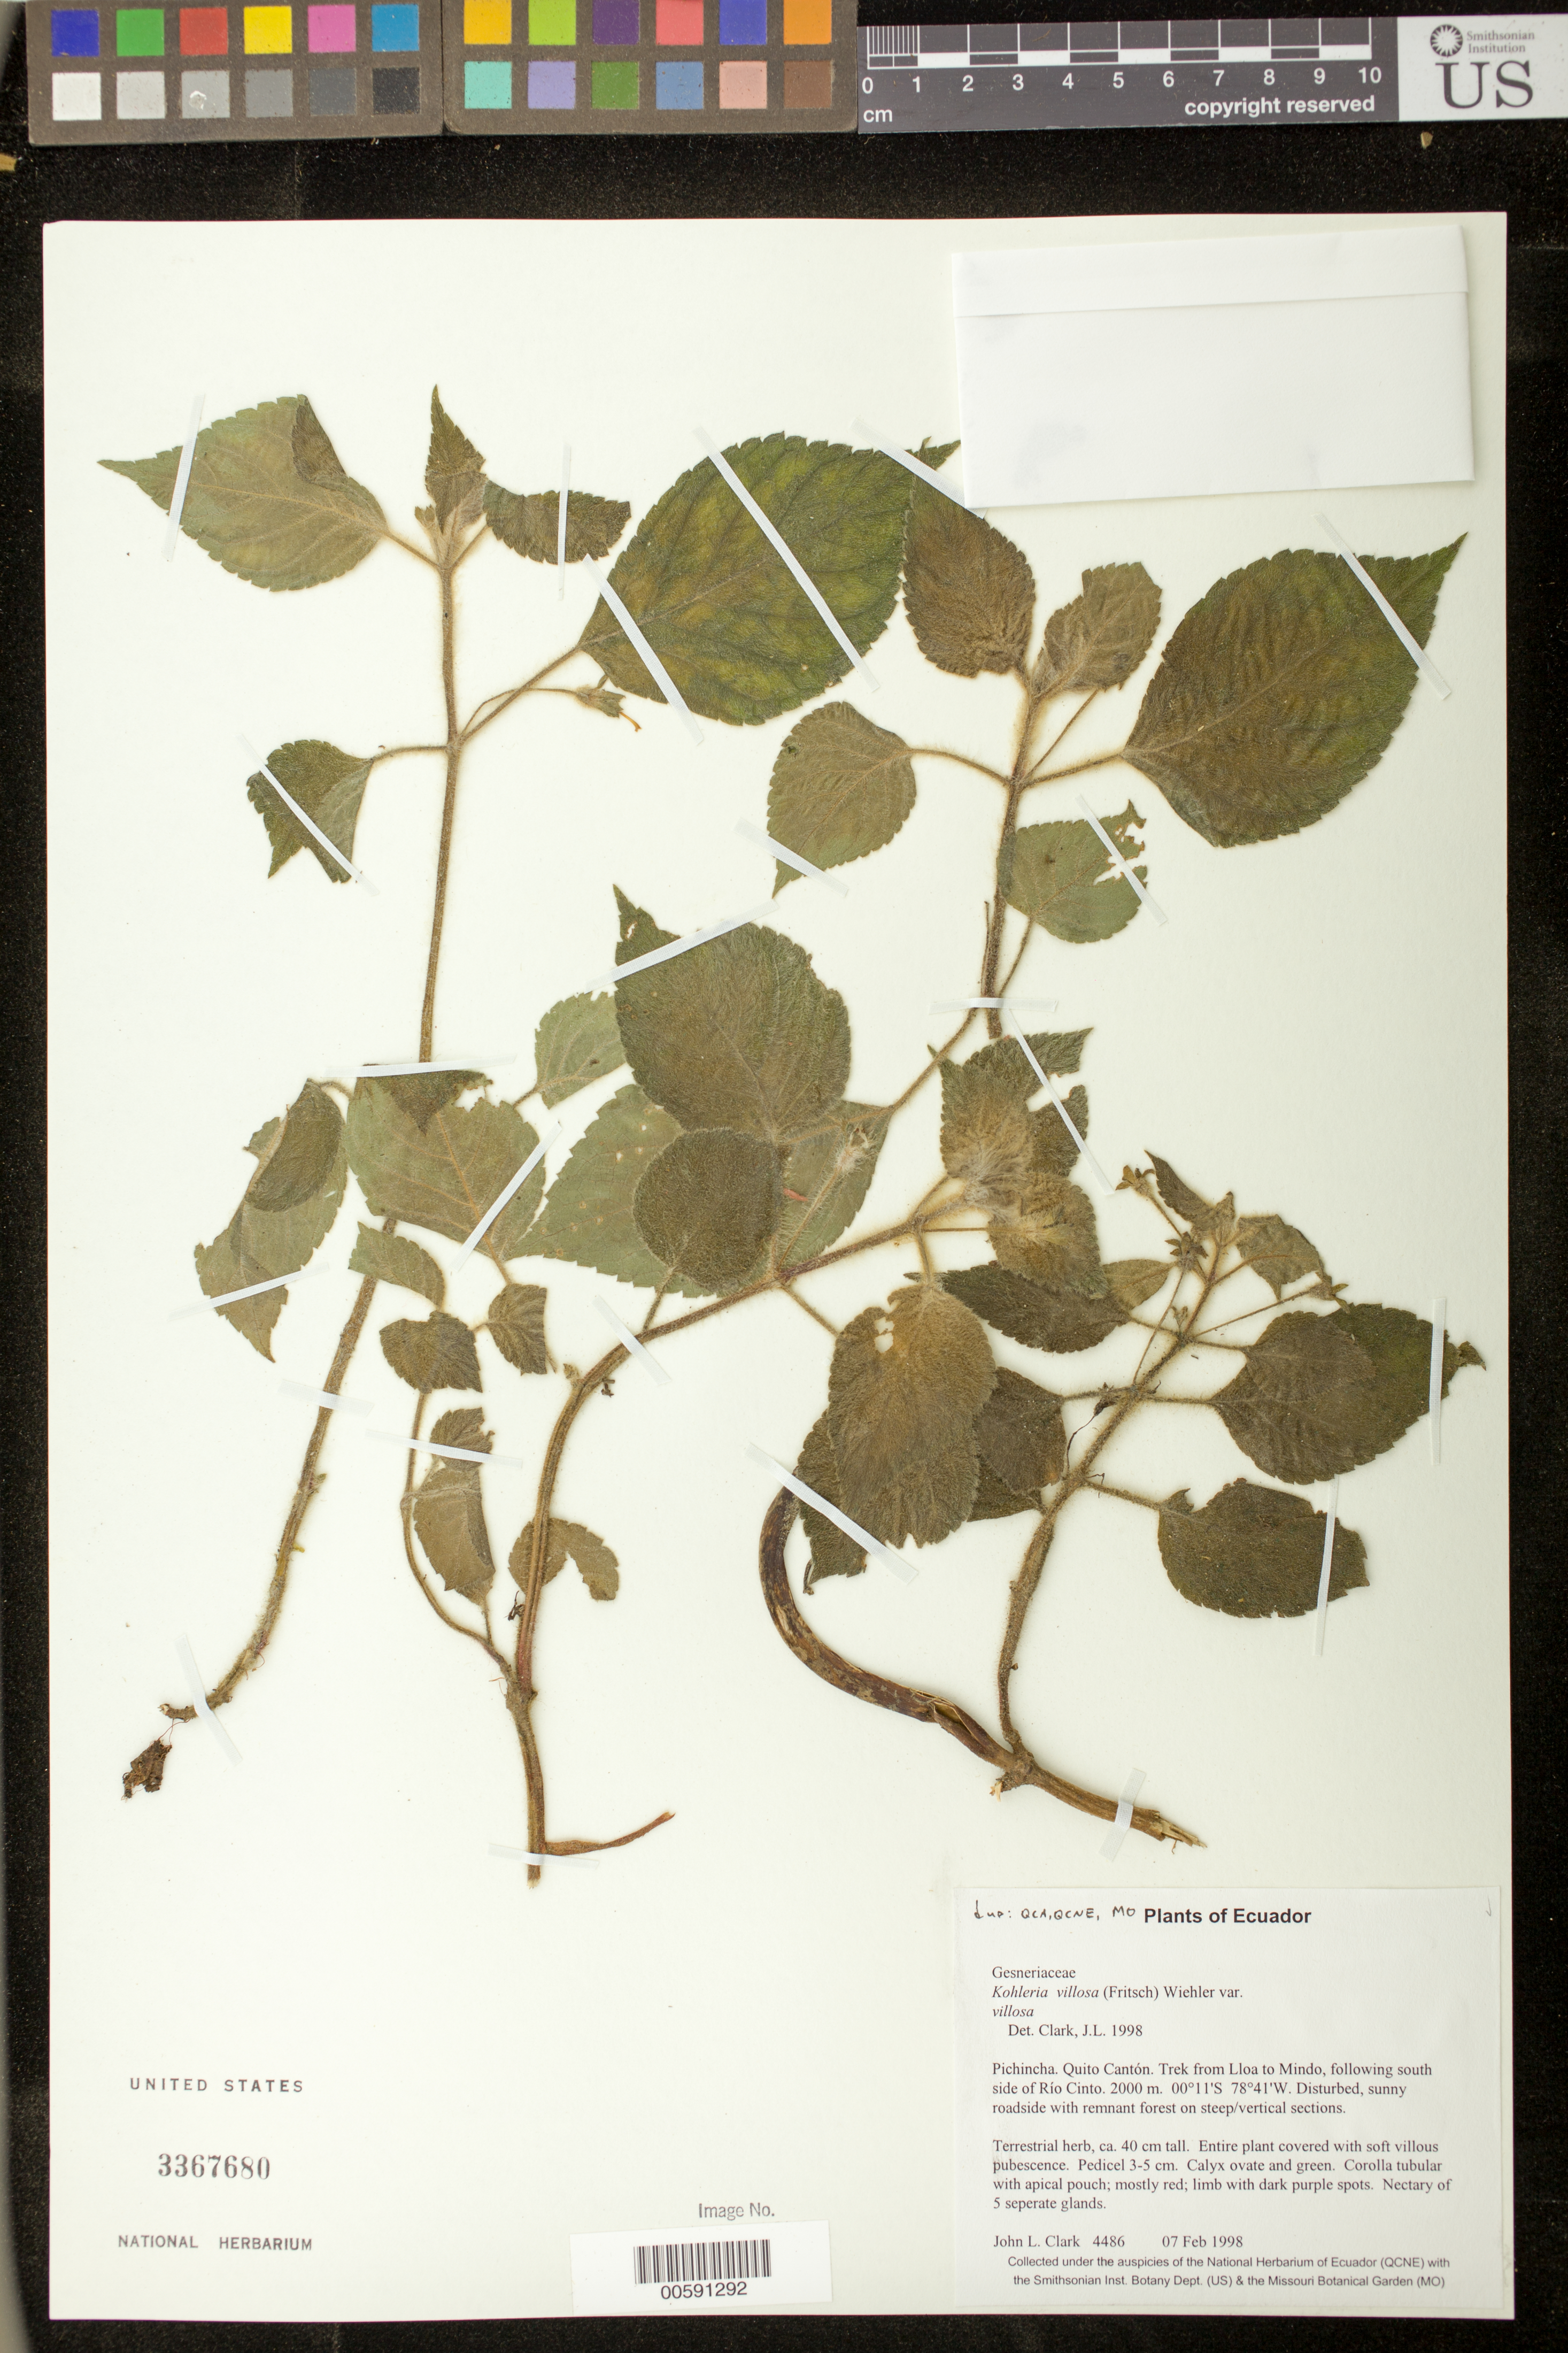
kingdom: Plantae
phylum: Tracheophyta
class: Magnoliopsida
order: Lamiales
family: Gesneriaceae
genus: Kohleria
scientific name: Kohleria villosa var. villosa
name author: (Fritsch) Wiehler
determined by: Clark, J. L., (SEL), The Marie Selby Botanical Garden (UNITED STATES)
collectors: J. L. Clark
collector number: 4486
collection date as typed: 07 Feb 1998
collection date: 1998-02-07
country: Ecuador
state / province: Pichincha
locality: Quito Cantón. Trek from Lloa to Mindo, following south side of Río Cinto.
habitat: Disturbed, sunny roadside with remnant forest on steep/vertical sections.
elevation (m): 2000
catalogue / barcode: US 3367680